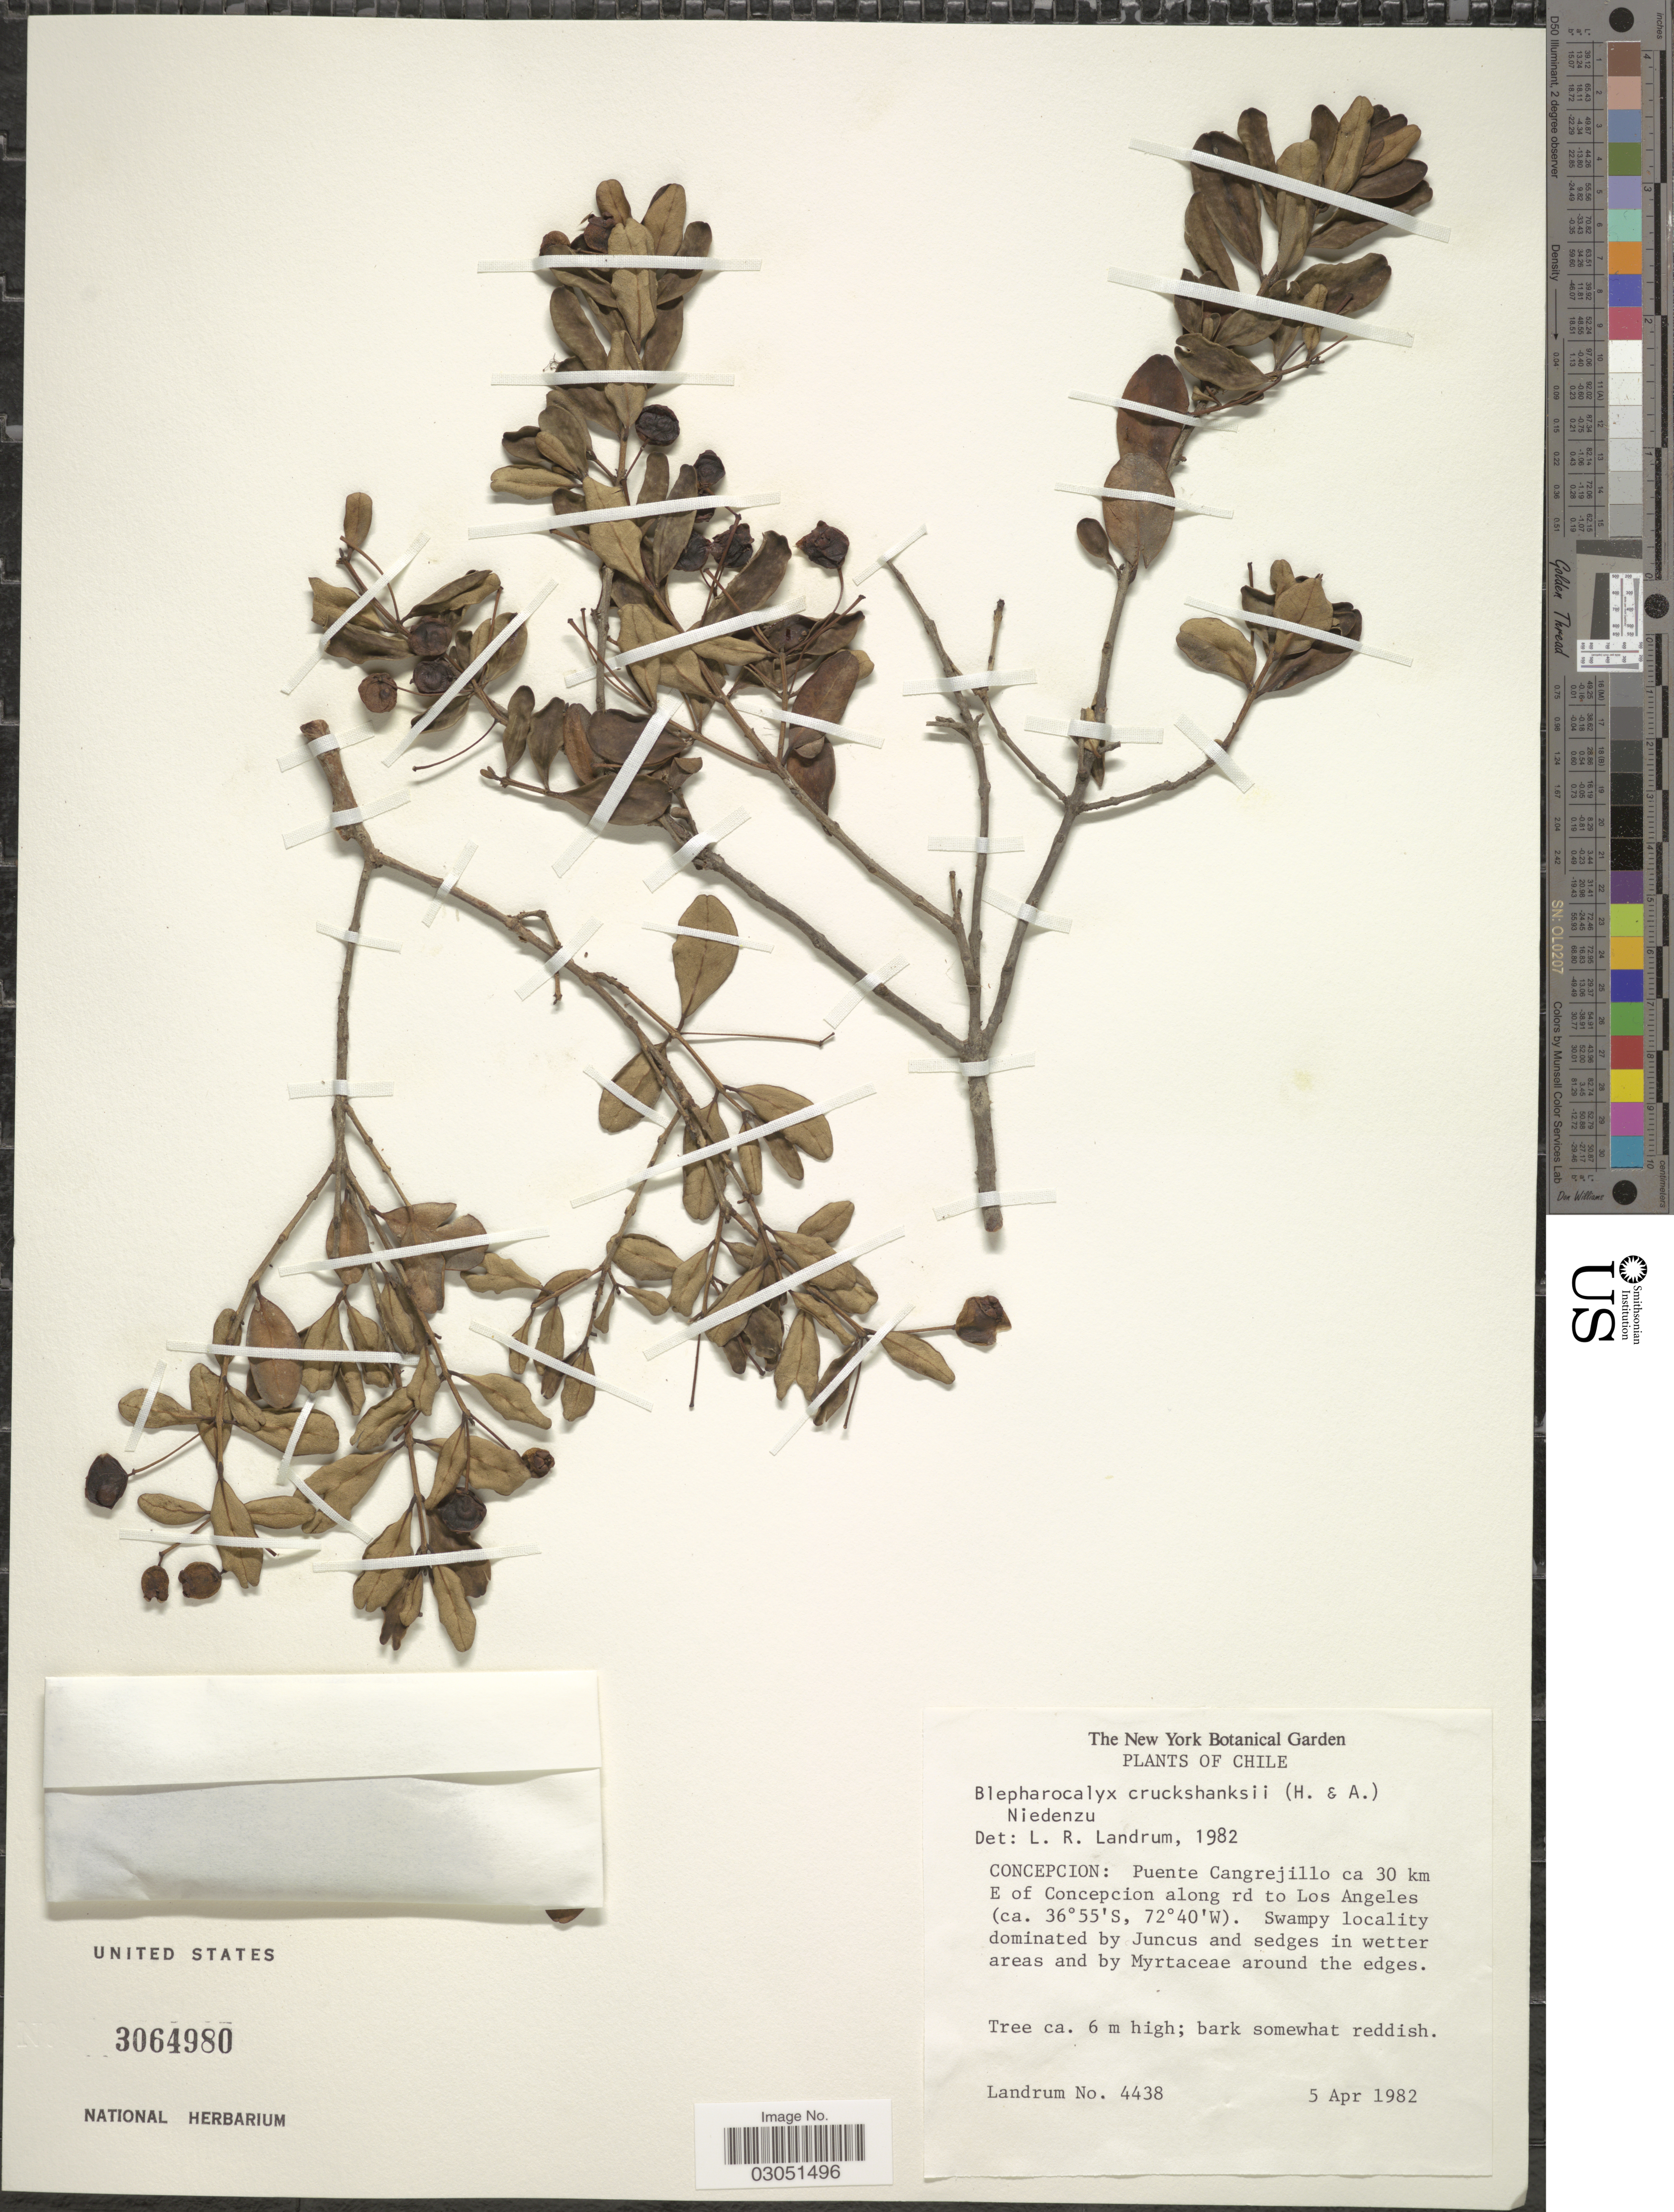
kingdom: Plantae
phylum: Tracheophyta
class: Magnoliopsida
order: Myrtales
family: Myrtaceae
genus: Temu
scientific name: Temu cruckshanksii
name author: (Hook. & Arn.) O. Berg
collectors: Landrum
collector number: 4438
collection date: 1982-04-05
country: Chile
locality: Concepcion: Puente Cangrejillo ca 30 km E of Concepcion along rd to Los Angeles.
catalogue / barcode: US 3064980